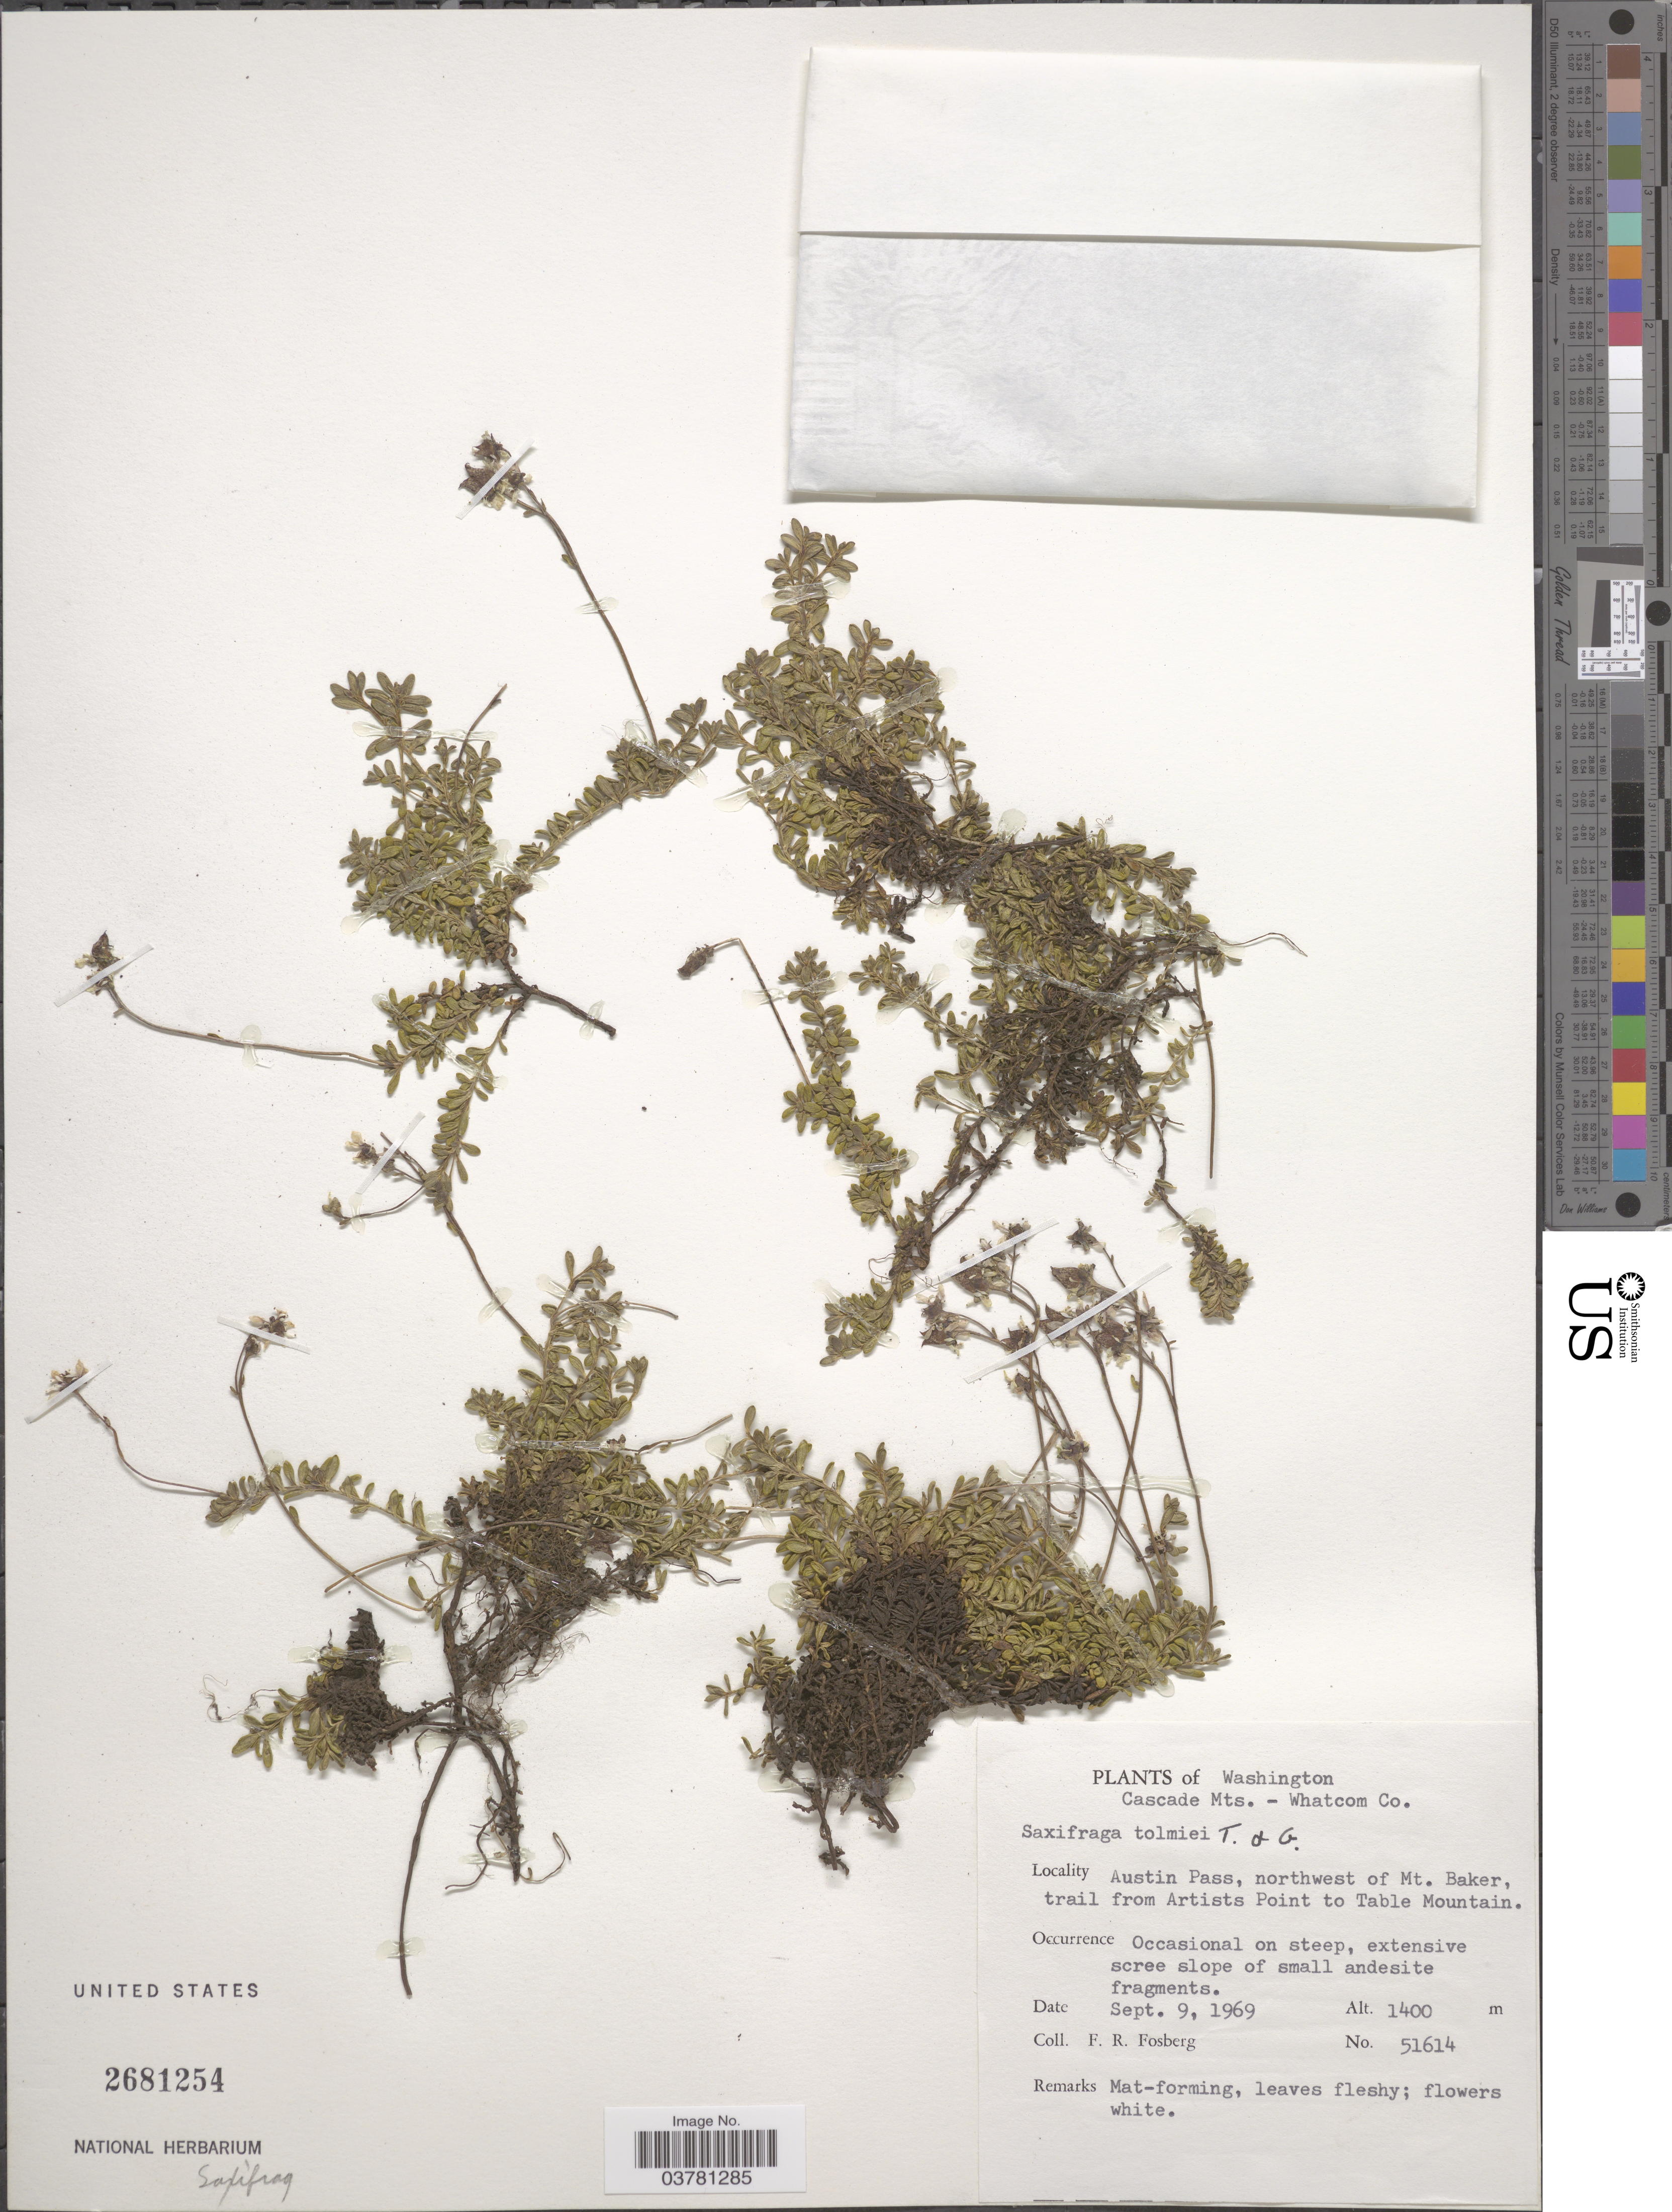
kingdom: Plantae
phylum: Tracheophyta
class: Magnoliopsida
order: Saxifragales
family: Saxifragaceae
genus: Micranthes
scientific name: Micranthes tolmiei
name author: (Torr. & A. Gray) Brouillet & Gornall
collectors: F. R. Fosberg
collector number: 51614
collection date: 1969-09-09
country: United States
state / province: Washington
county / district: Whatcom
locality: Cascade Mts. - Whatcom Co. Austin Pass, northwest of Mt. Baker, trail from Artists Point to Table Mountain.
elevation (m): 1400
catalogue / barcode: US 2681254